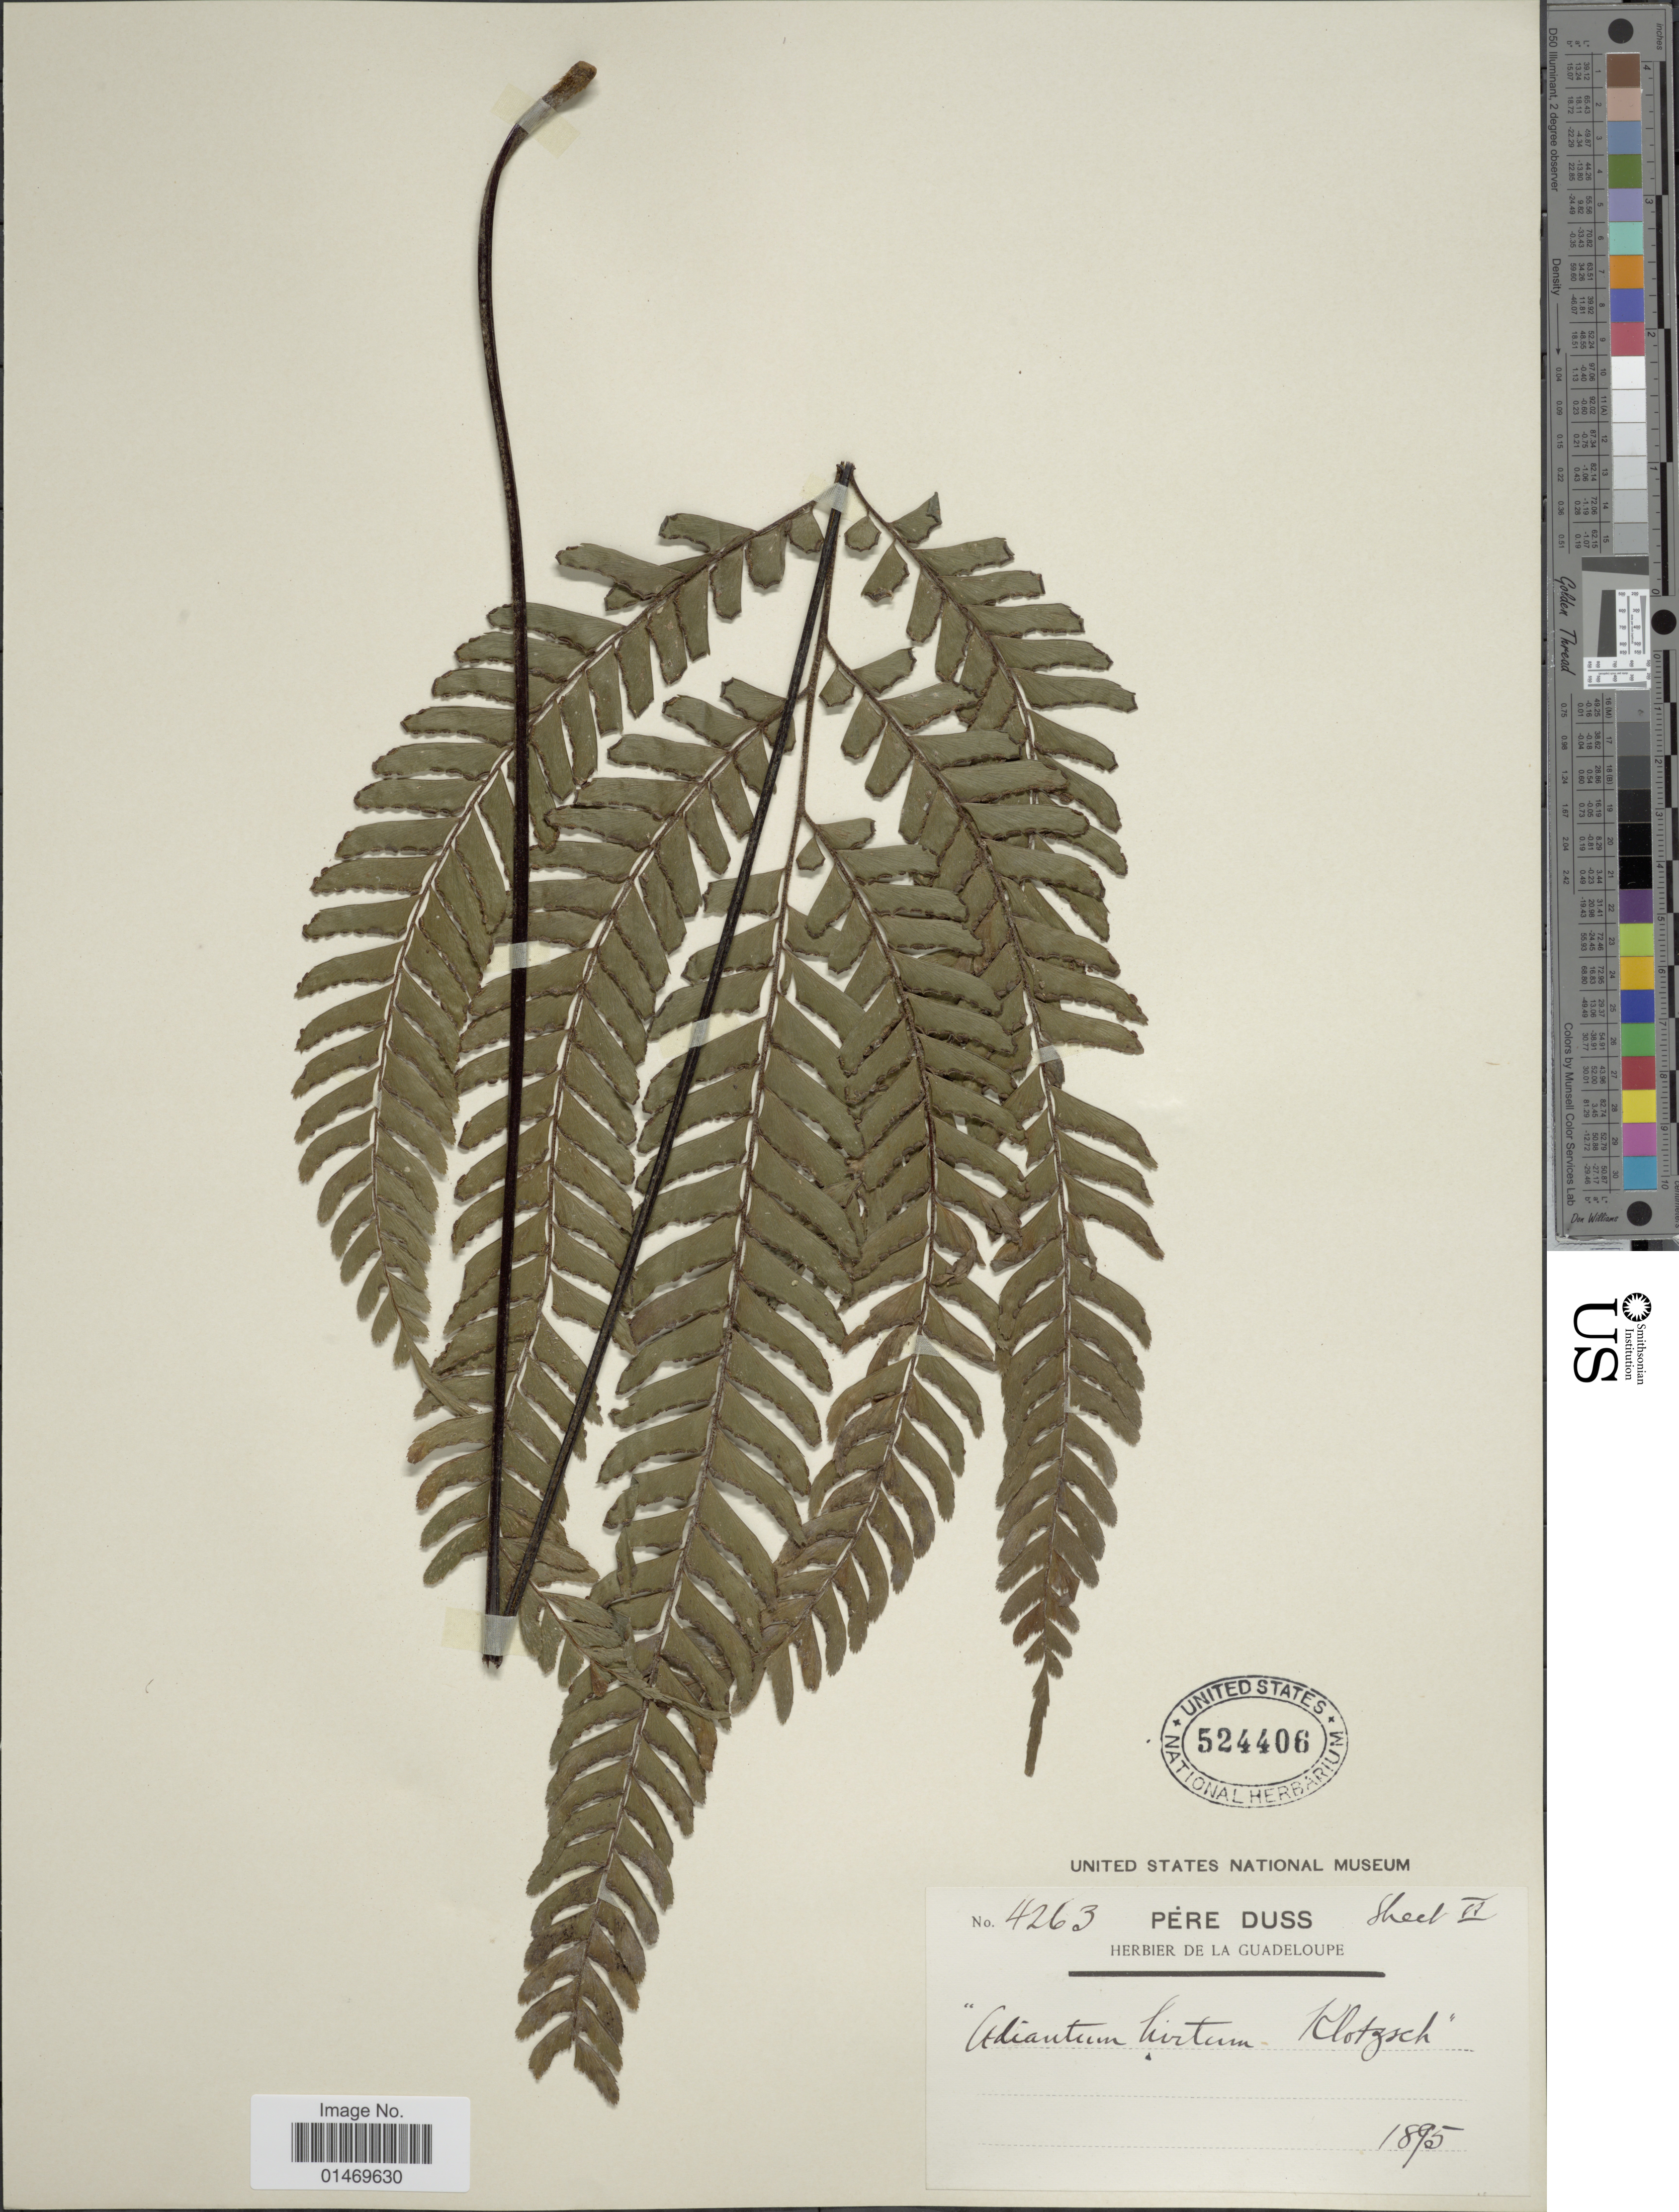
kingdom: Plantae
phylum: Tracheophyta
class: Polypodiopsida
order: Polypodiales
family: Pteridaceae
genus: Adiantum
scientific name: Adiantum tetraphyllum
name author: Humb. & Bonpl. ex Willd.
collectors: Père Duss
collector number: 4263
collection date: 1895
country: Guadeloupe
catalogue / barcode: US 524406